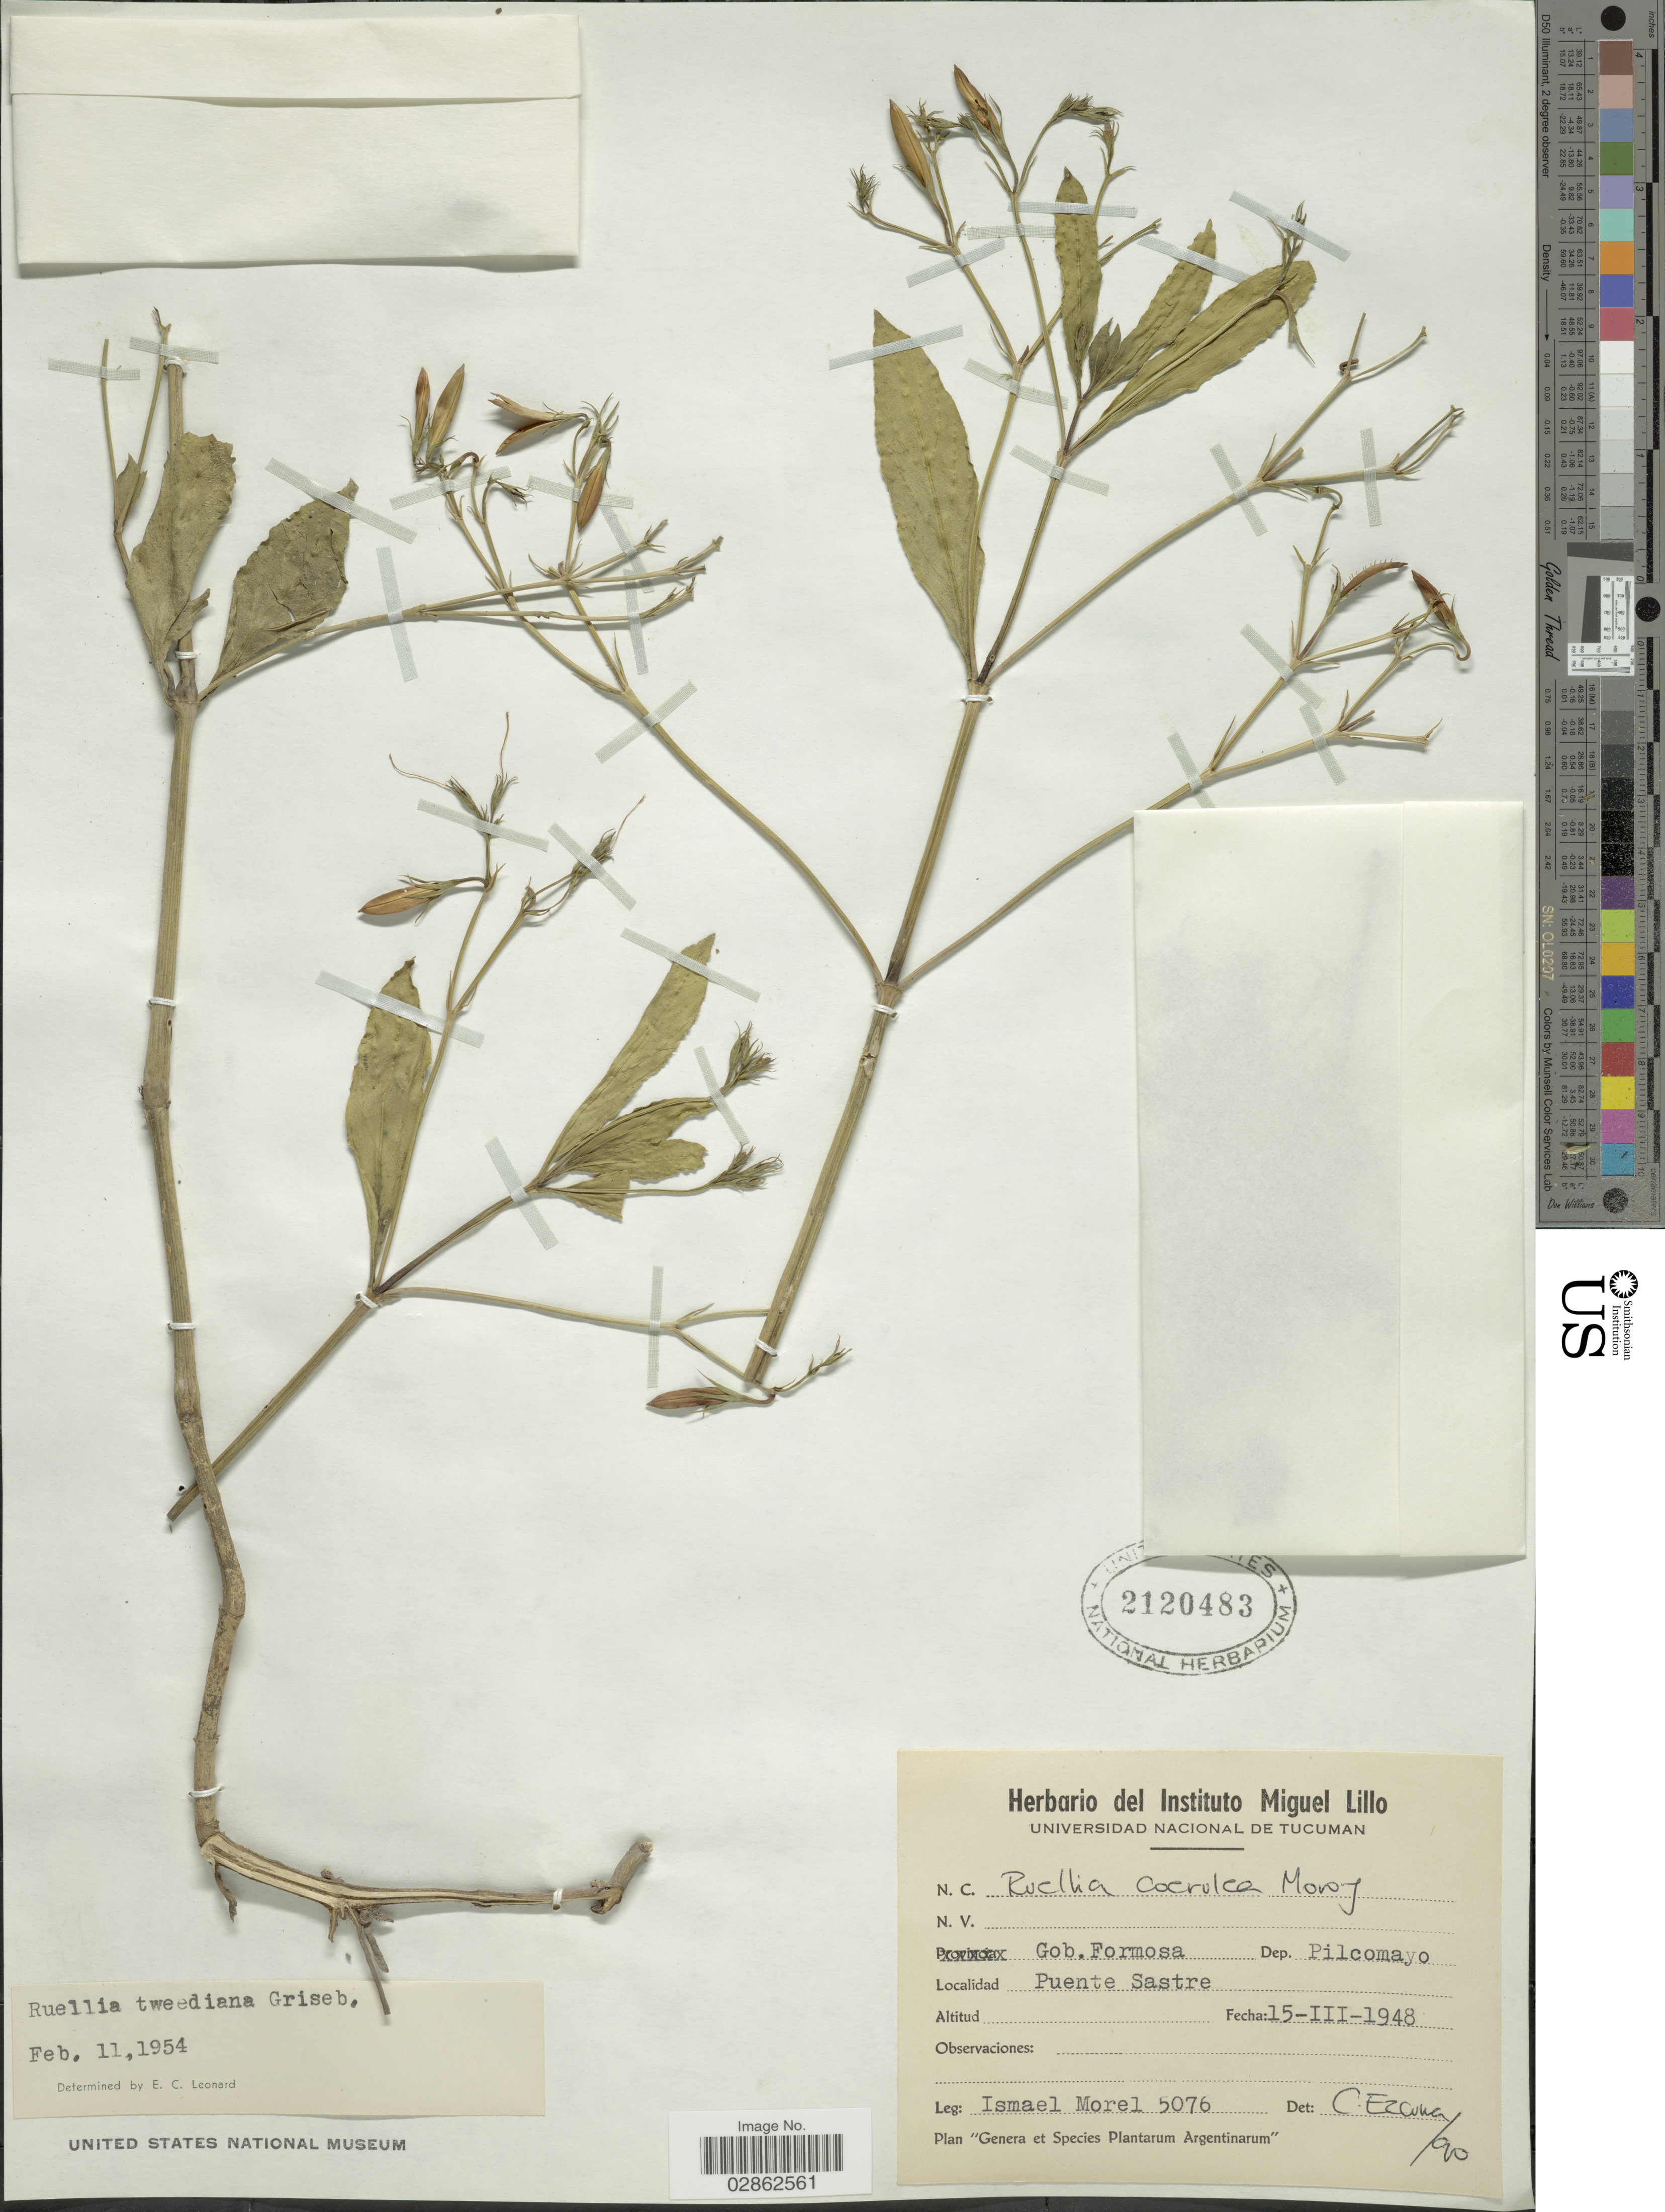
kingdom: Plantae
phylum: Tracheophyta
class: Magnoliopsida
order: Lamiales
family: Acanthaceae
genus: Ruellia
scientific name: Ruellia coerulea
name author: Morong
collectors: I. Morel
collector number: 5076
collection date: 1948-03-15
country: Argentina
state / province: Formosa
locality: Gob. Formosa. Dep. Pilcomayo. Puente Sastre.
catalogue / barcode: US 2120483